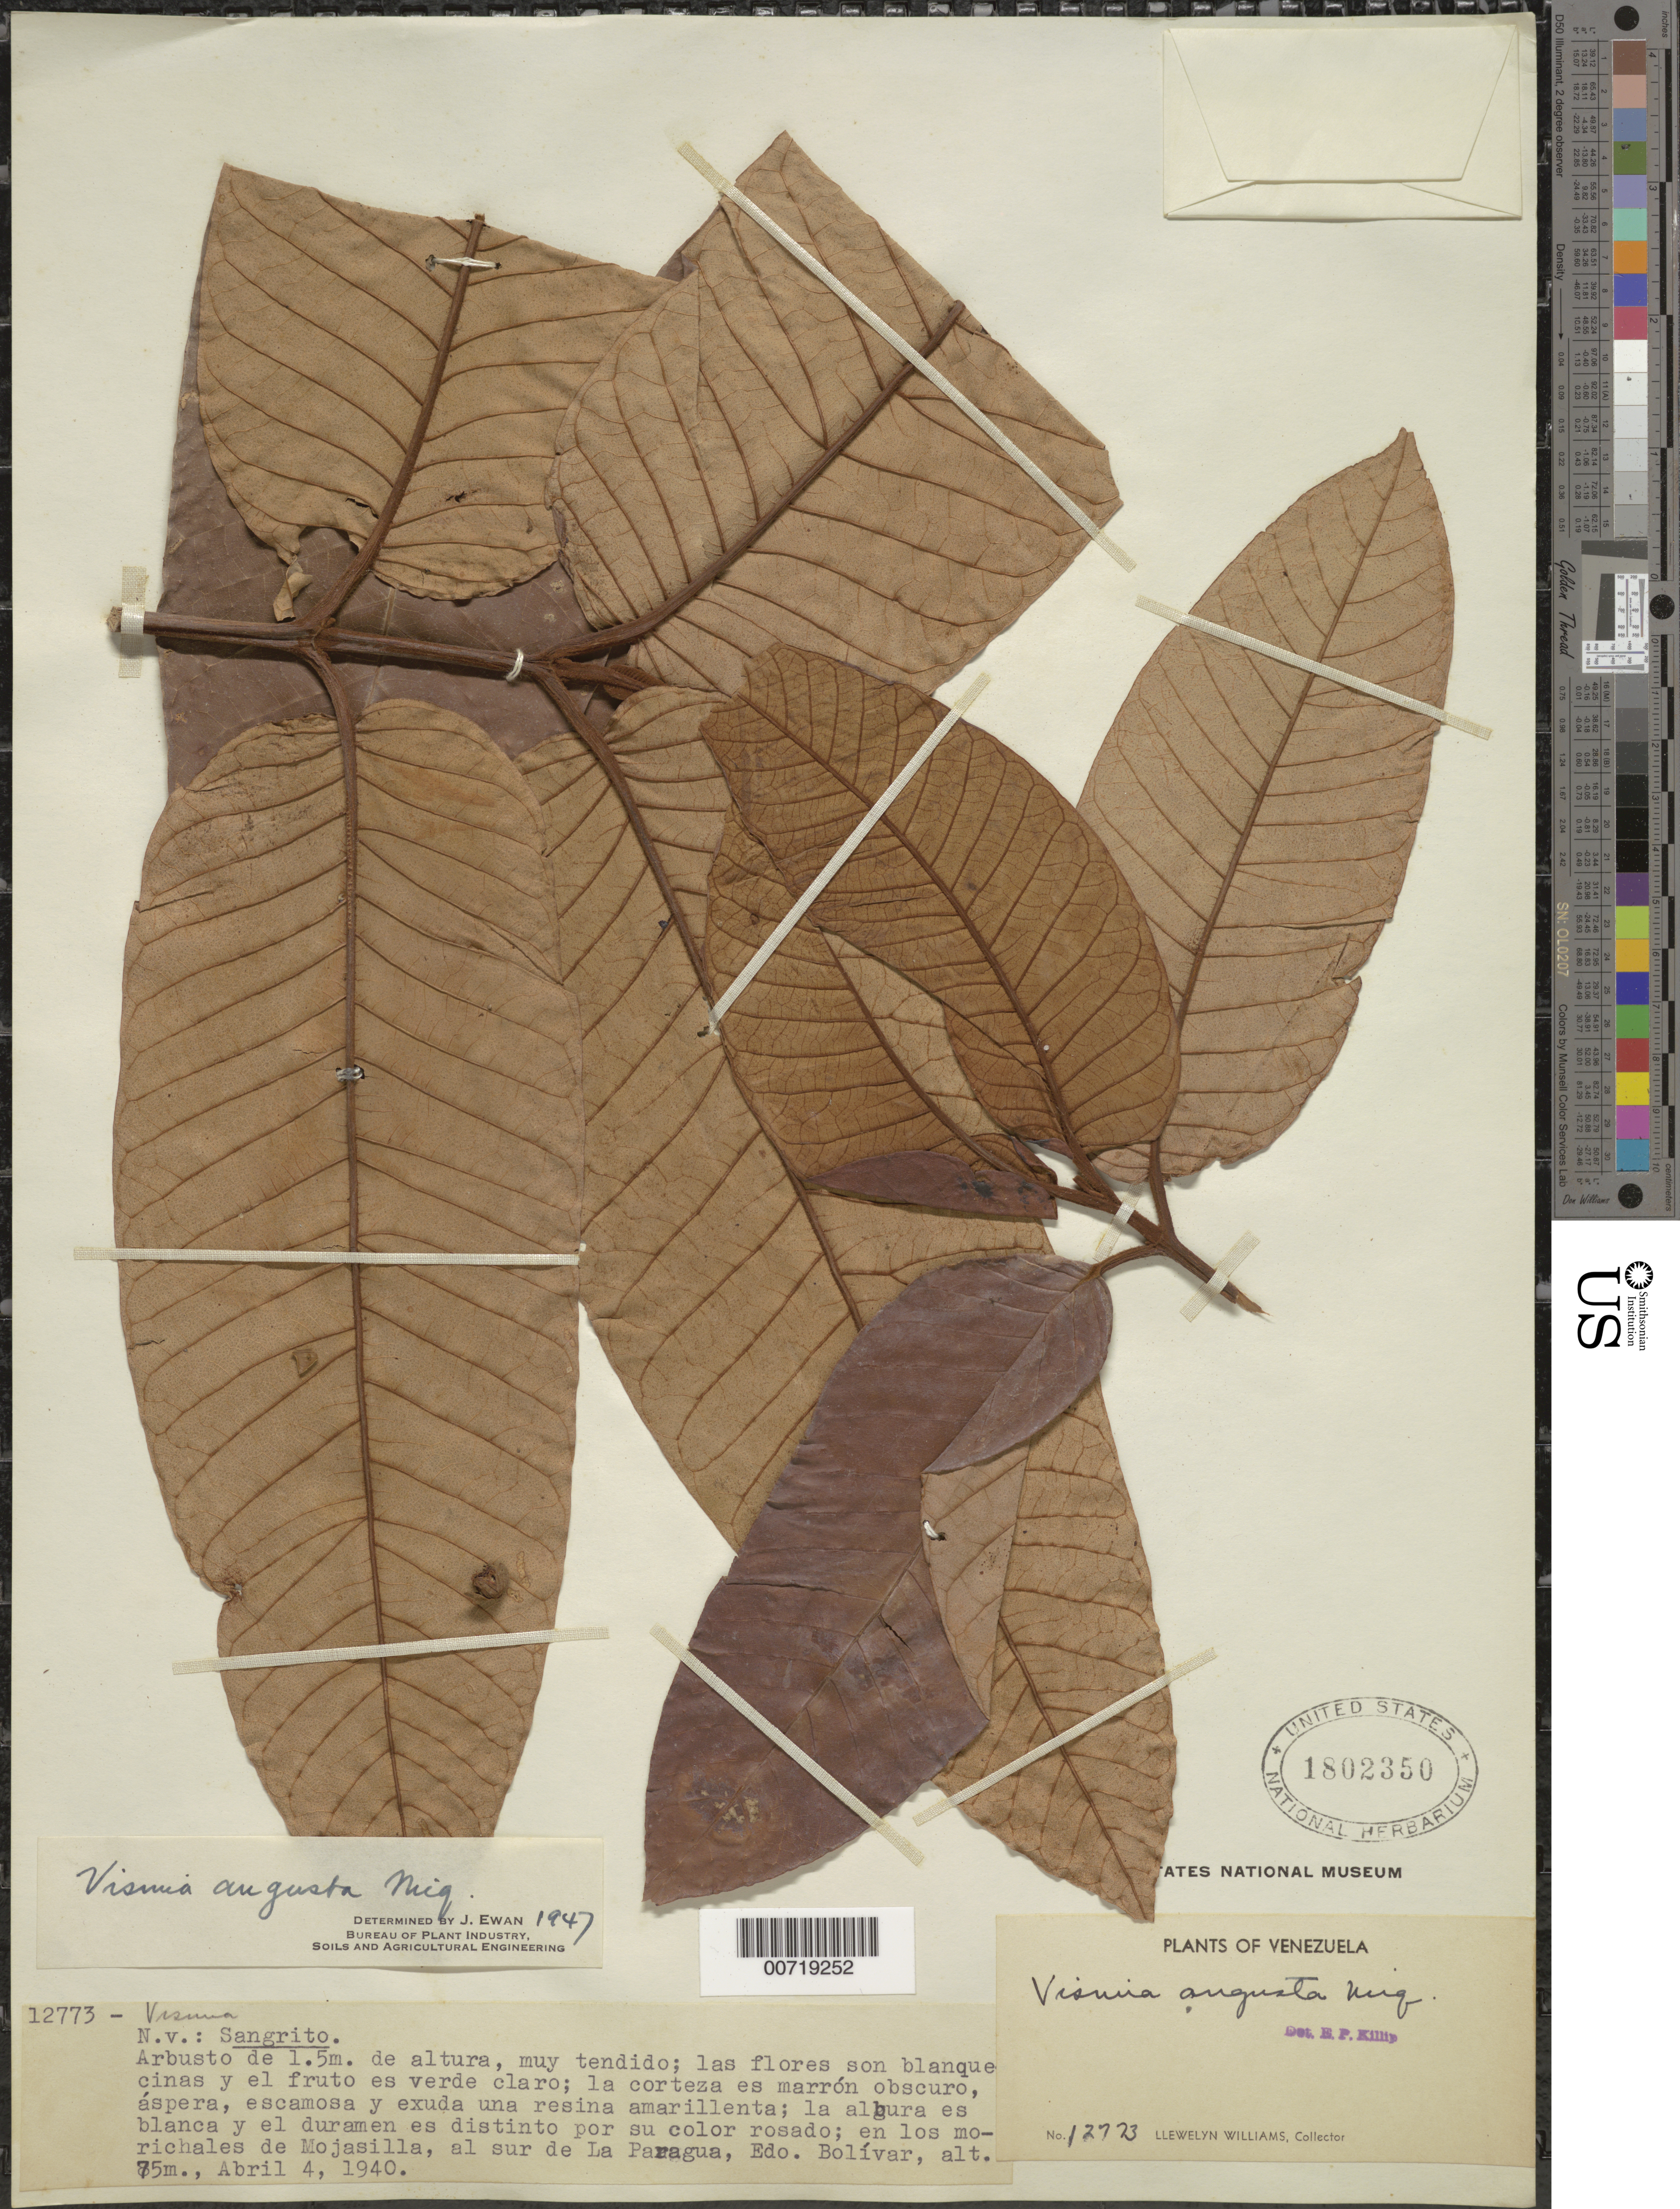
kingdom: Plantae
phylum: Tracheophyta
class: Magnoliopsida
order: Malpighiales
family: Hypericaceae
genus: Vismia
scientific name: Vismia angusta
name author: Miq.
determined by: Ewan, J. A.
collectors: Ll. Williams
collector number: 12773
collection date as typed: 4-Apr-40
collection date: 1940-04-04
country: Venezuela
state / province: Bolívar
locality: La Mojasilla, al sur de La Paragua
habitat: Morichales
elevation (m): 75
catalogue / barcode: US 1802350